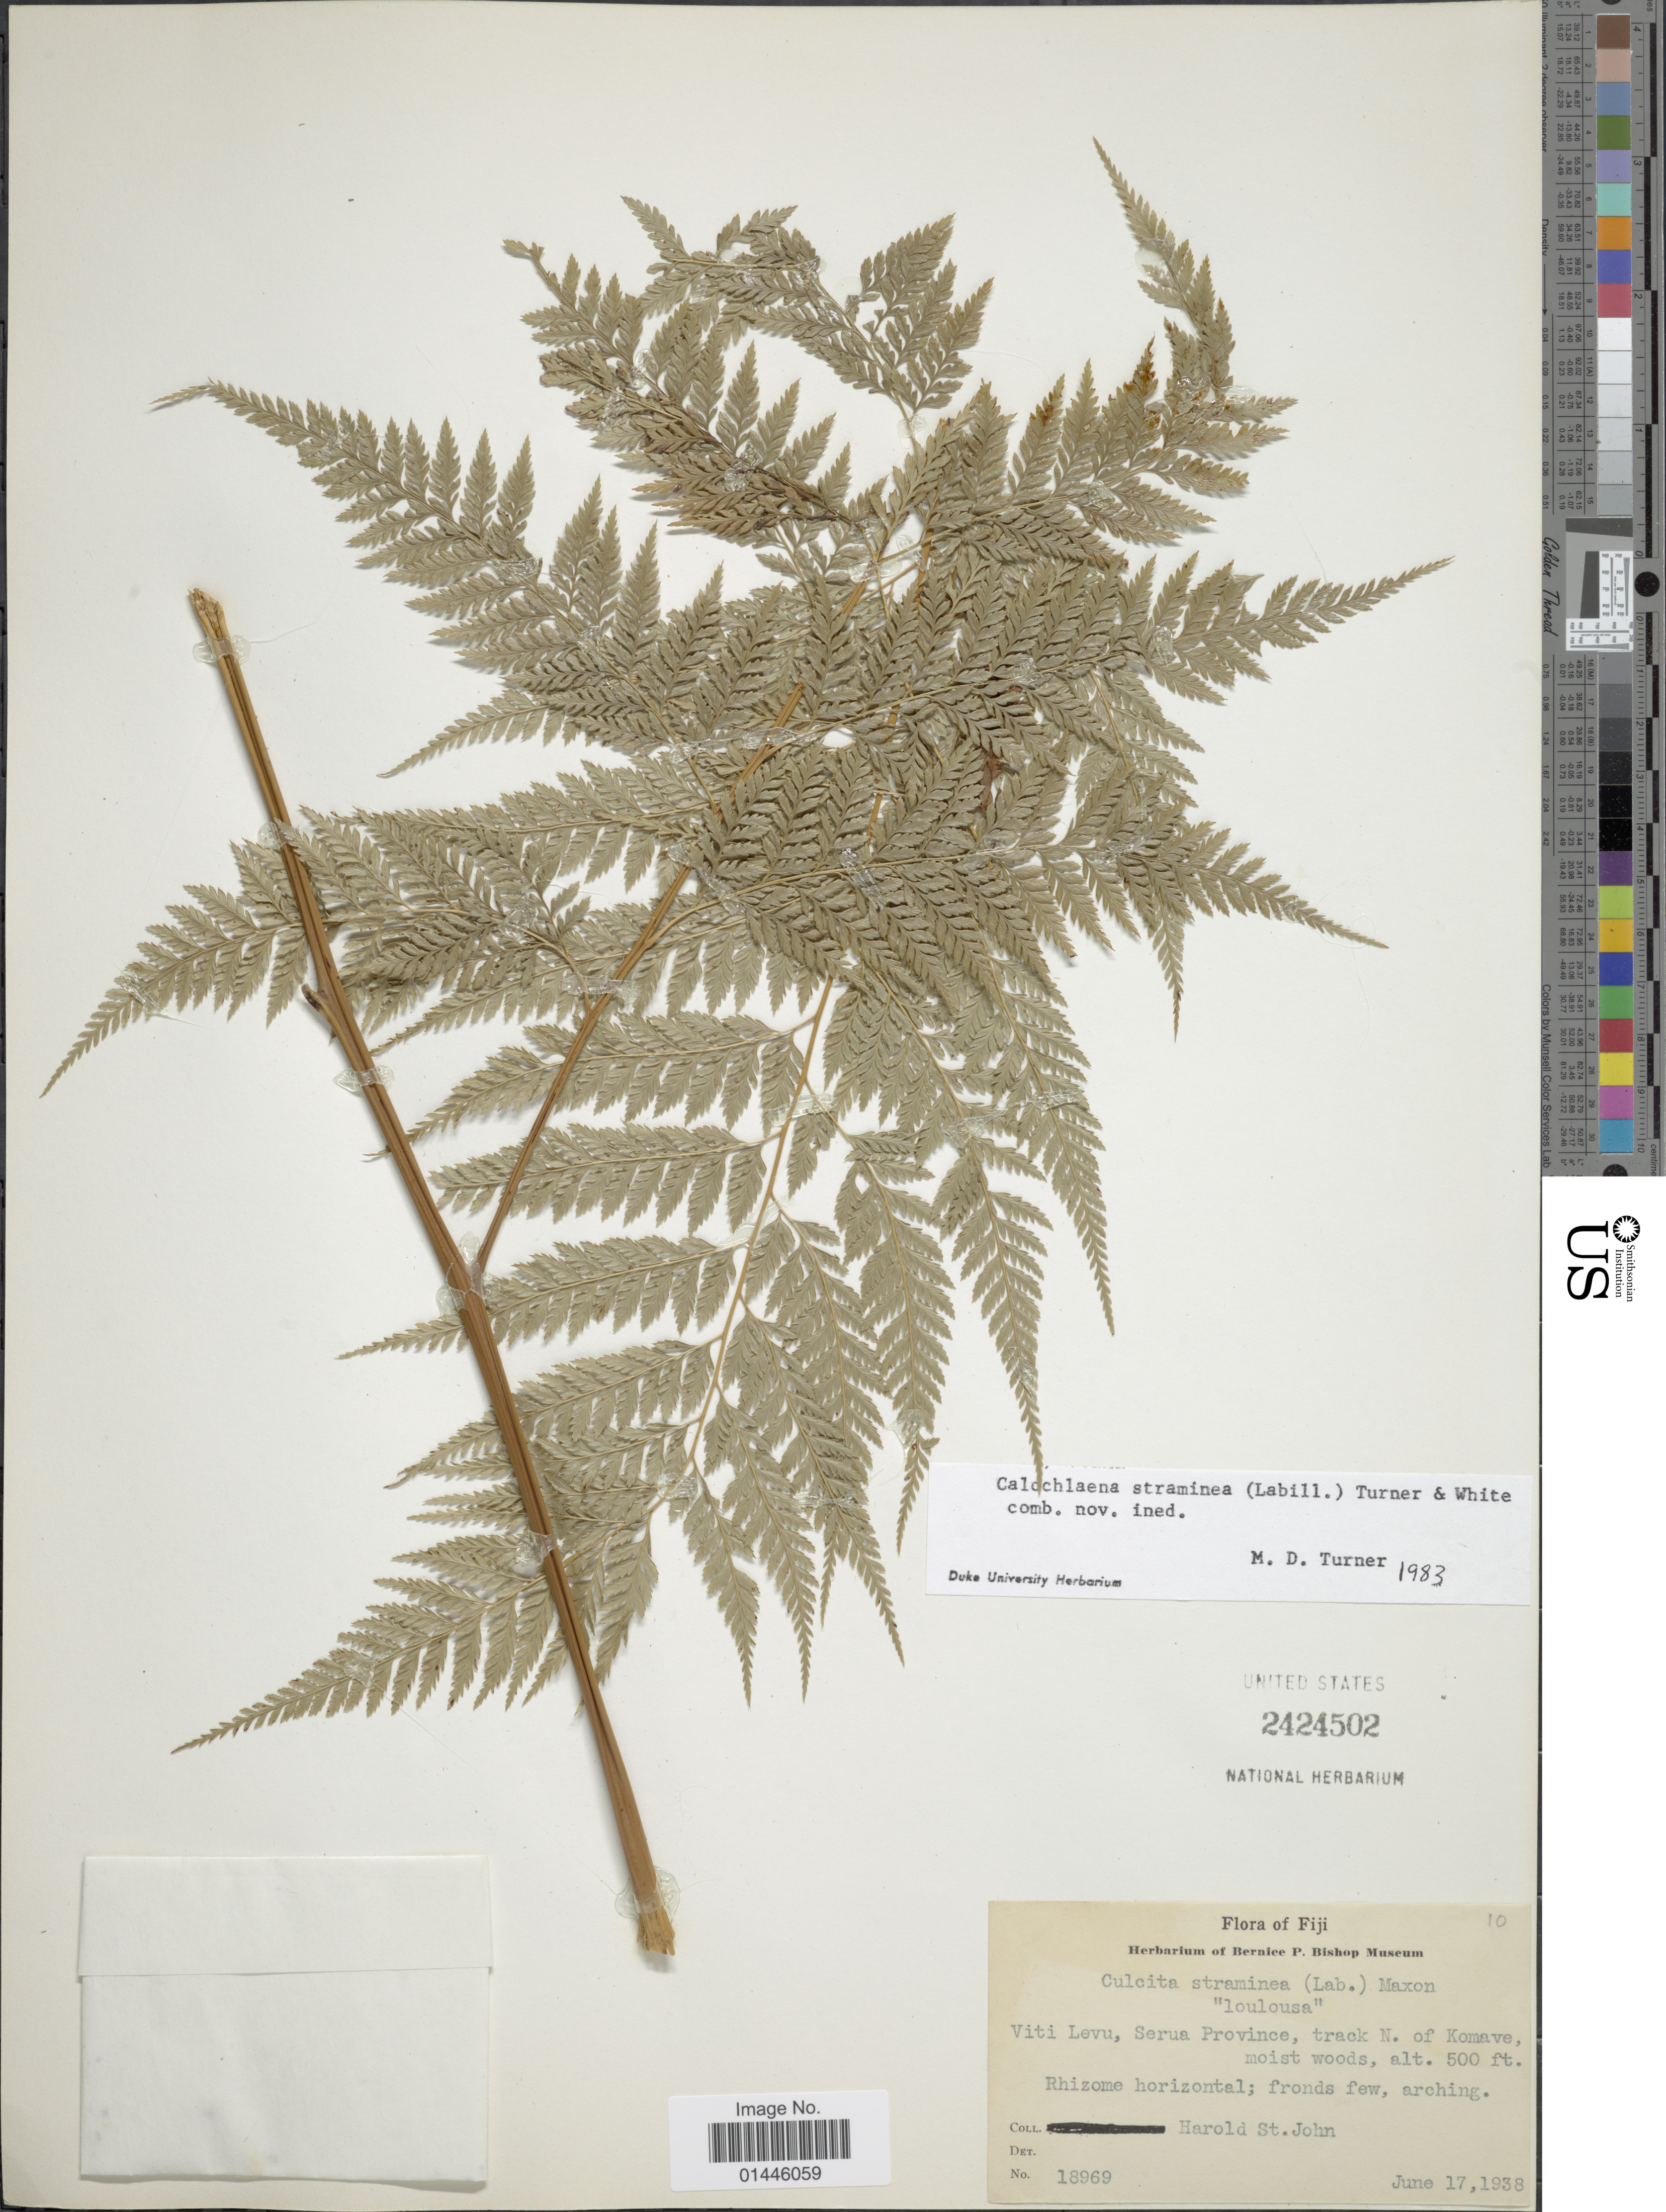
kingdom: Plantae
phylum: Tracheophyta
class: Polypodiopsida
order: Cyatheales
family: Dicksoniaceae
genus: Calochlaena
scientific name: Calochlaena straminea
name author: (Labill.) M.D. Turner & R.A. White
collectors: H. St. John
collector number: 18969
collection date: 1938-06-17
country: Fiji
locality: Viti Levu, Serua Province, track N. of Komave, moist woods.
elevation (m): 152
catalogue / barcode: US 2424502